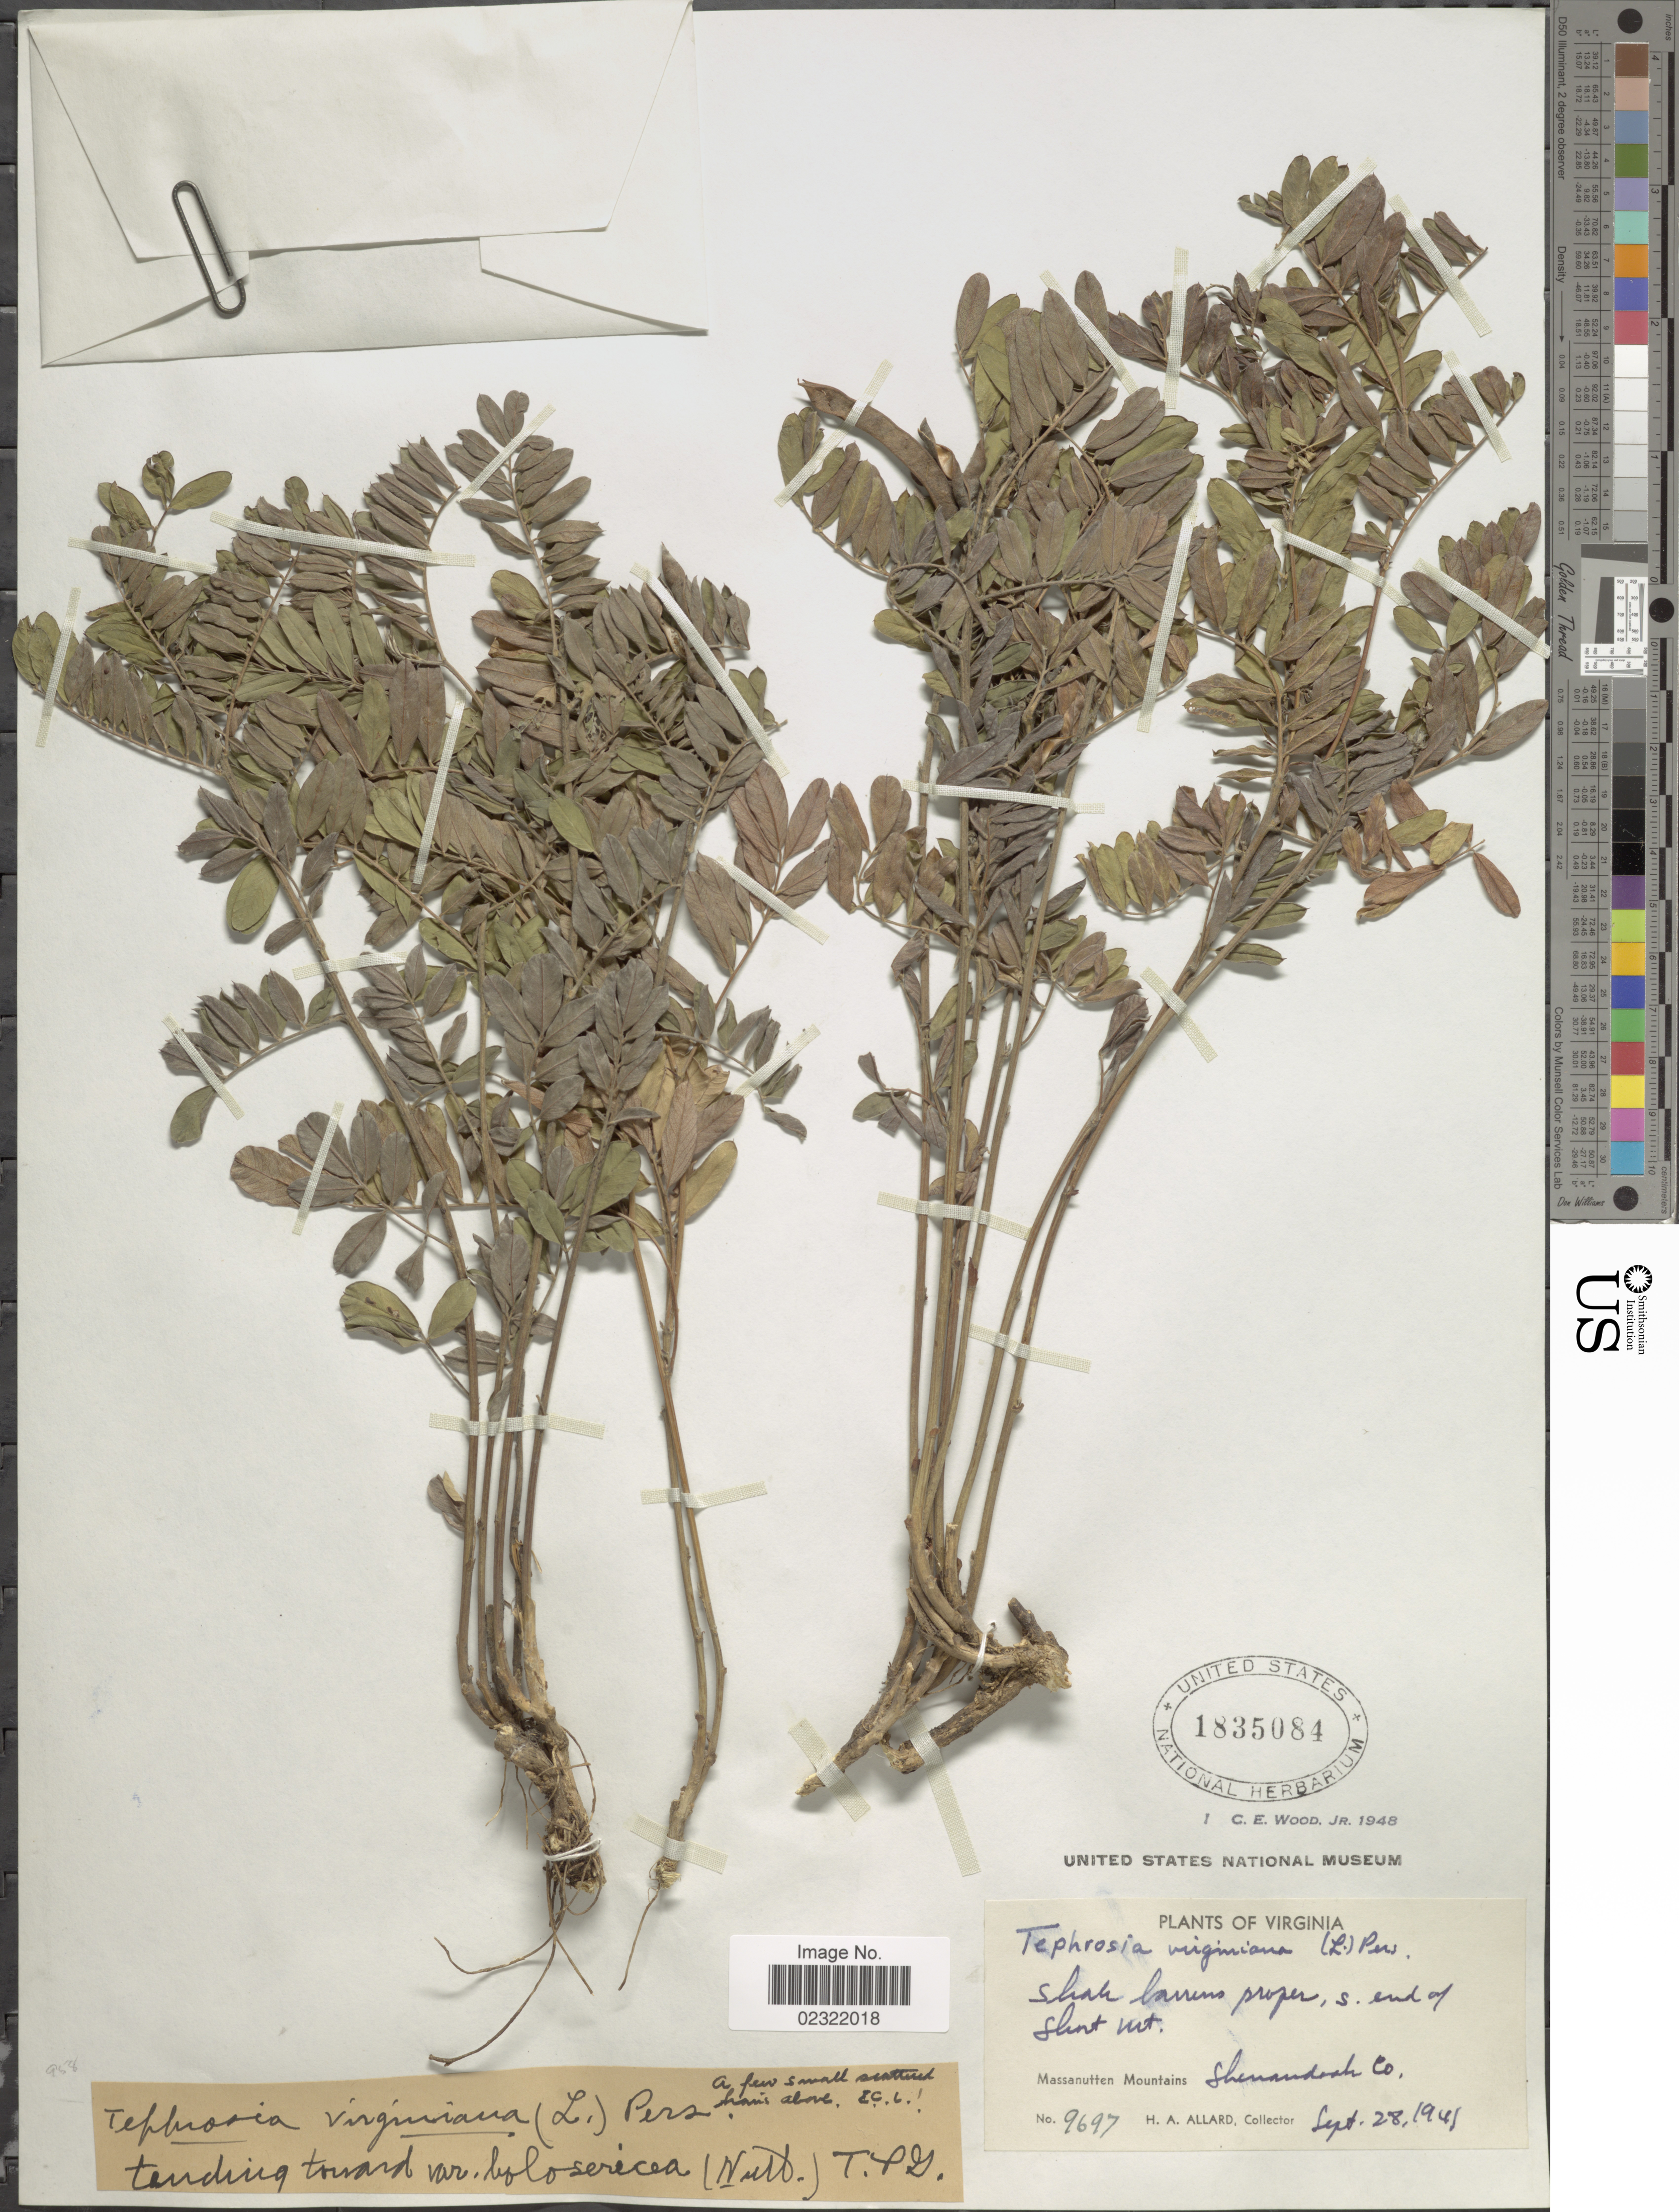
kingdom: Plantae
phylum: Tracheophyta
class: Magnoliopsida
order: Fabales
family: Fabaceae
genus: Tephrosia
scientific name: Tephrosia virginiana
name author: (L.) Pers.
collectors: H. A. Allard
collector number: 9697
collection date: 1941-09-28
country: United States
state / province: Virginia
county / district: Shenandoah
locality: Shade barrens prope, s. end of Slent Mt, Massanutten Mountains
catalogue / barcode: US 1835084